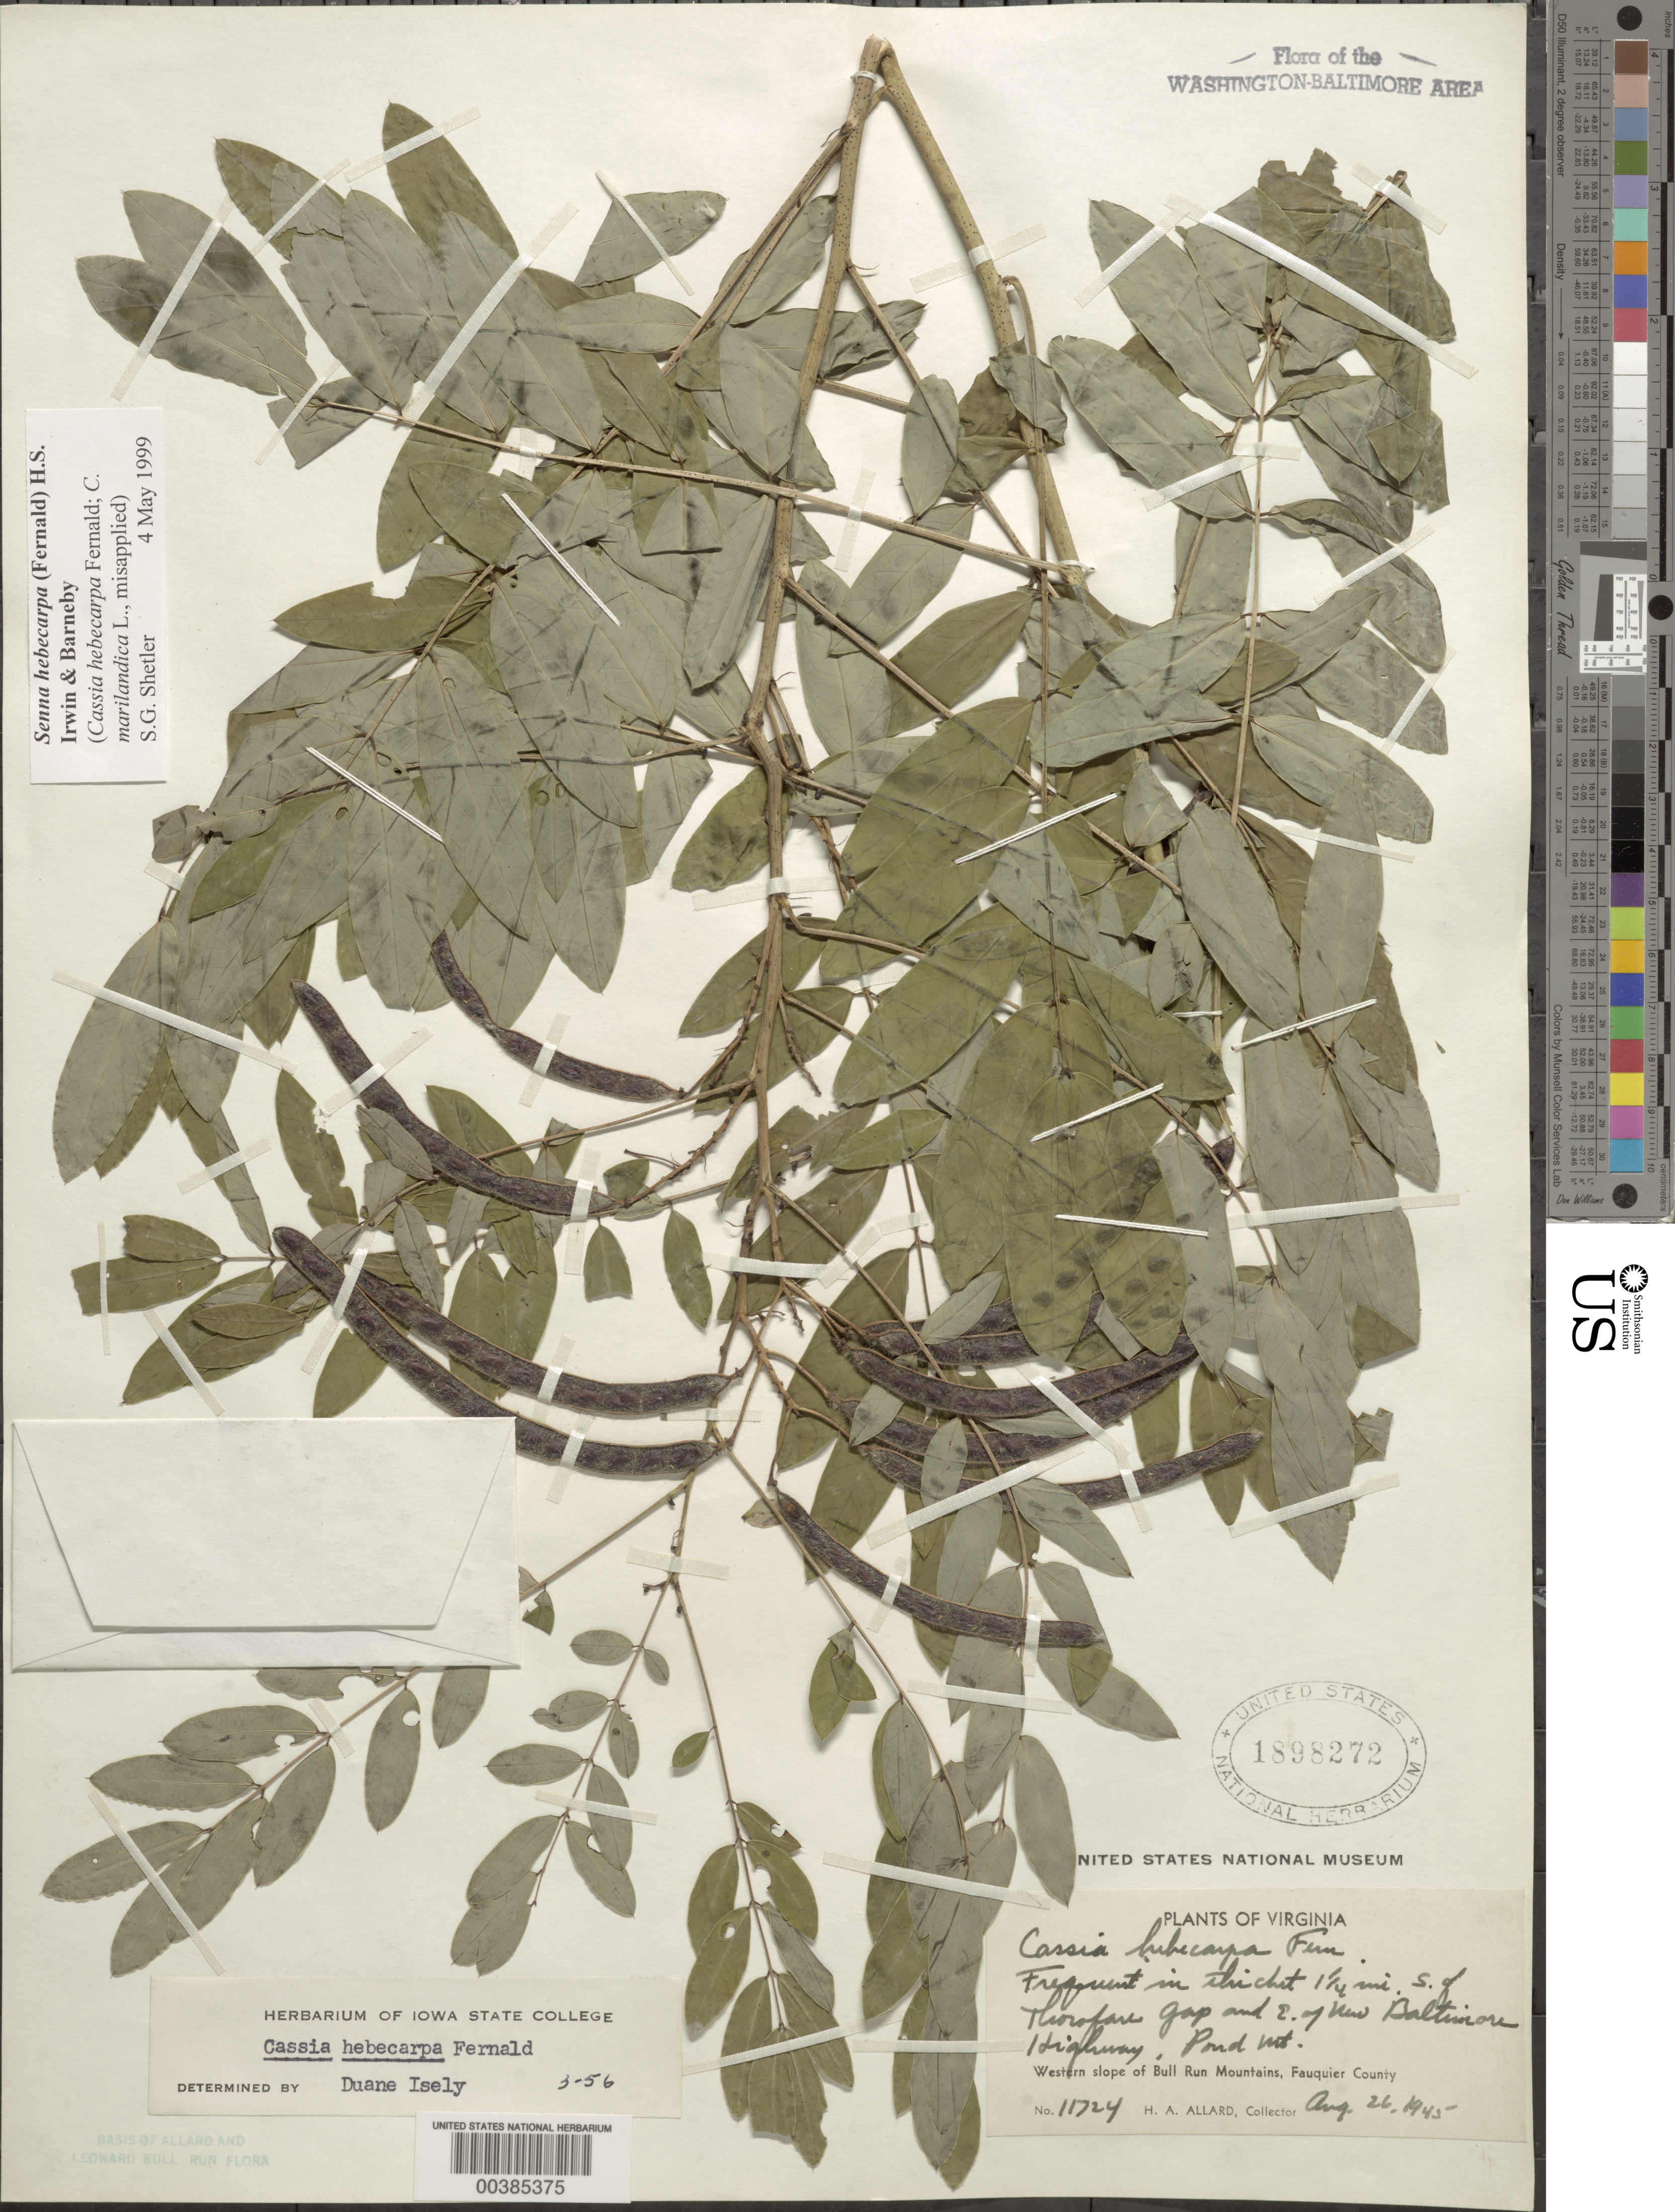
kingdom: Plantae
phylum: Tracheophyta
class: Magnoliopsida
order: Fabales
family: Fabaceae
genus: Senna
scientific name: Senna hebecarpa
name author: (Fernald) H.S. Irwin & Barneby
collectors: H. A. Allard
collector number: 11724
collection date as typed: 26 Aug 1945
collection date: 1945-08-26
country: United States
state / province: Virginia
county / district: Fauquier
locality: South of Thorofare Gap, Pond Mountain Bull Run Mts.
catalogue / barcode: US 1898272